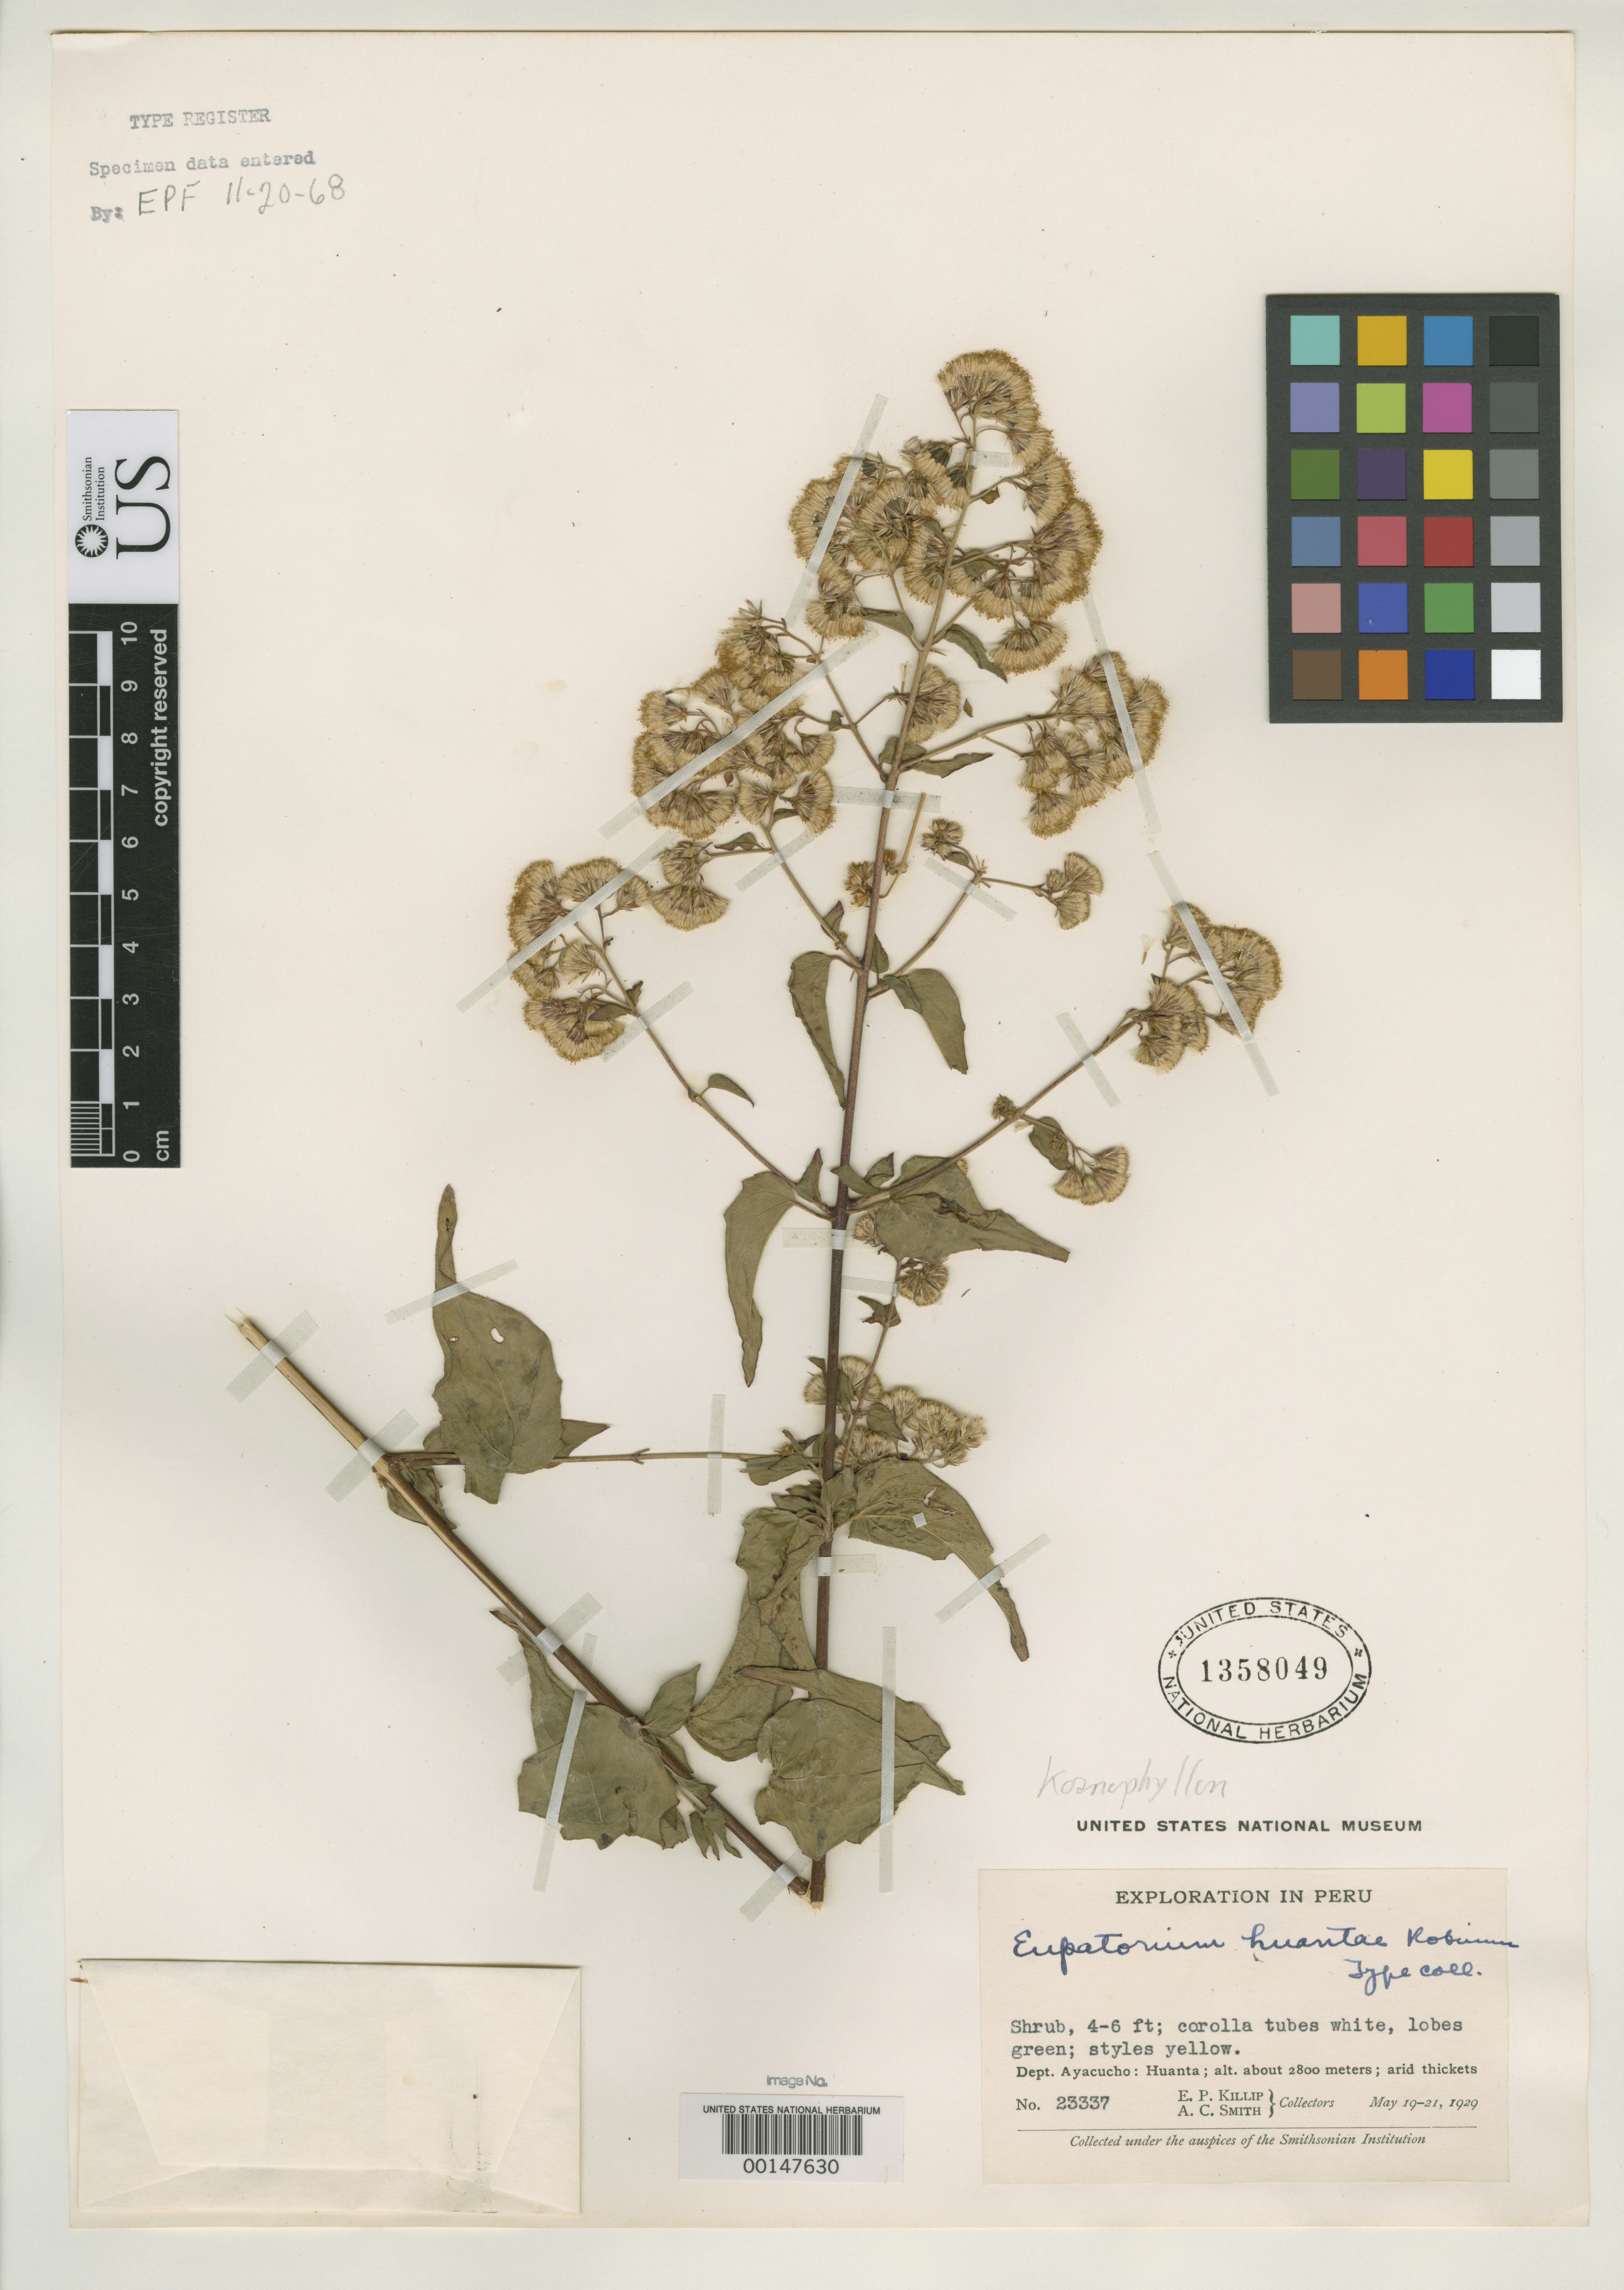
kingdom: Plantae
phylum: Tracheophyta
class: Magnoliopsida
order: Asterales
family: Asteraceae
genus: Eupatorium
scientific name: Eupatorium huantae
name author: B.L. Rob.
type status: Isotype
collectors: E. P. Killip & A. C. Smith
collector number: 23337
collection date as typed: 21 May 1929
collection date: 1929-05-21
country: Peru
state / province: Ayacucho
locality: Huanta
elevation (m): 2800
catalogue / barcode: US 1358049